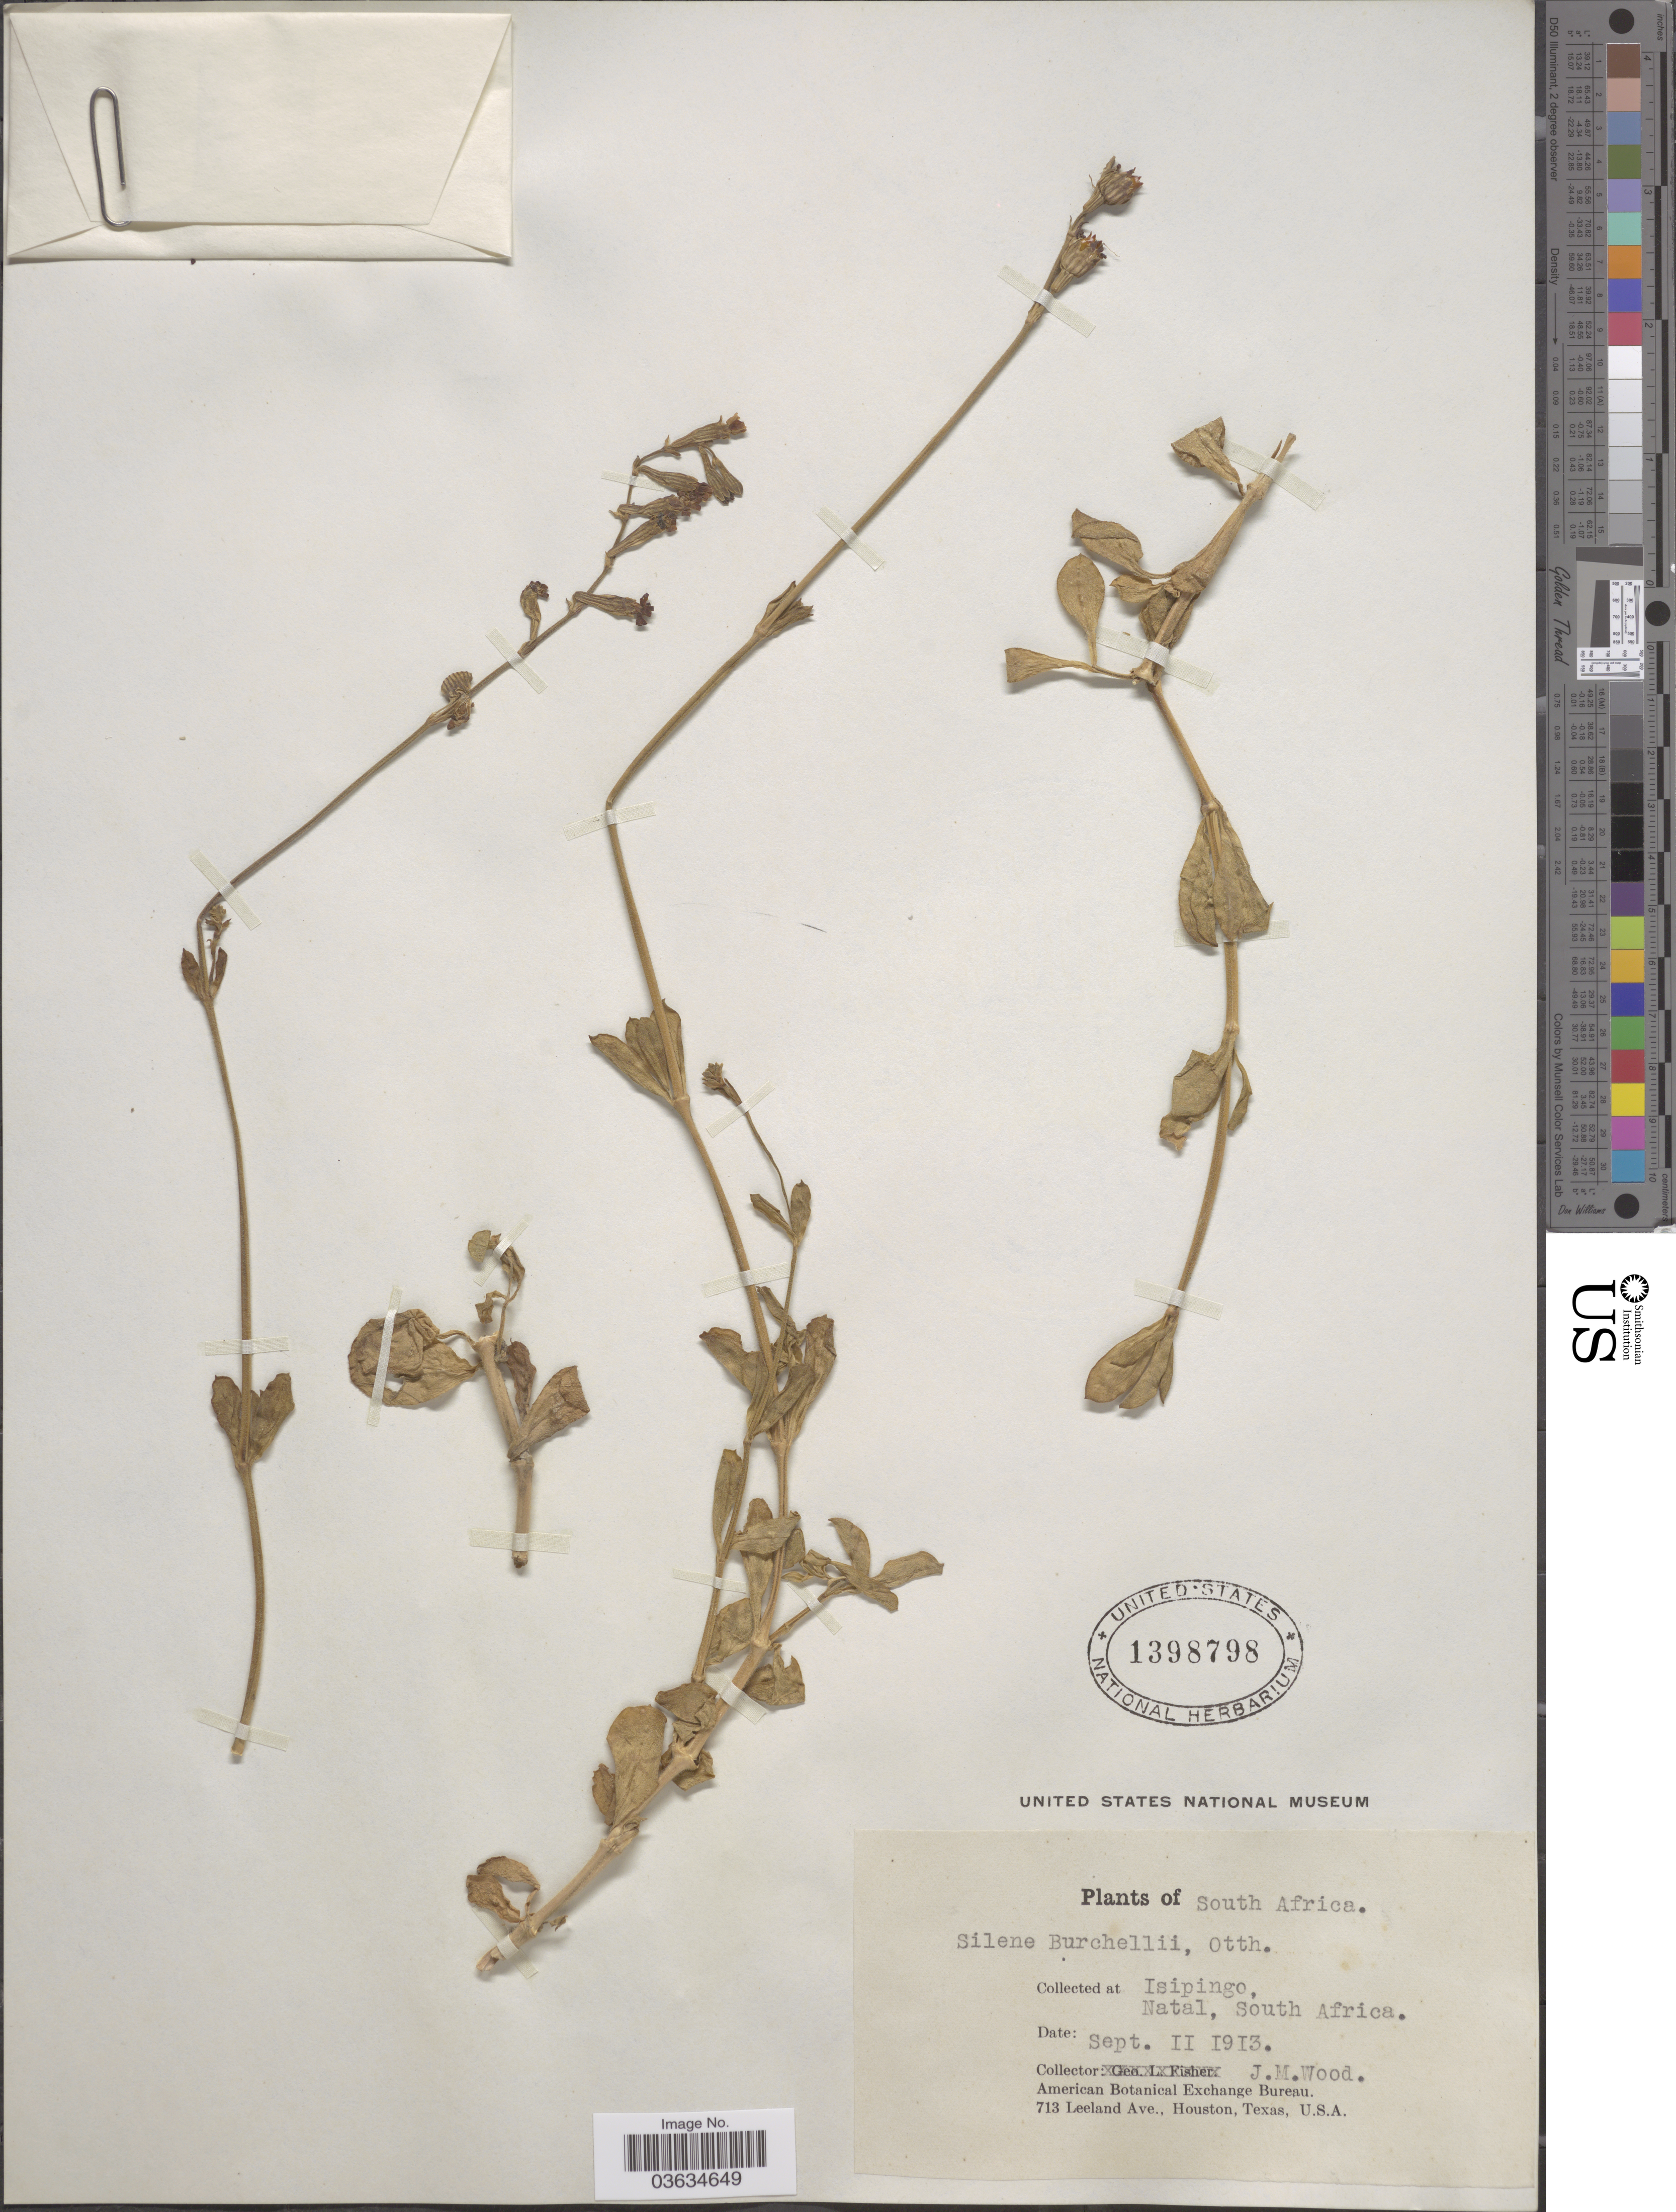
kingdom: Plantae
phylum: Tracheophyta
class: Magnoliopsida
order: Caryophyllales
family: Caryophyllaceae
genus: Silene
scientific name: Silene burchellii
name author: Otth ex DC.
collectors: J. M. Wood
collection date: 1913-09-11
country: South Africa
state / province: KwaZulu-Natal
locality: Isipingo, Natal.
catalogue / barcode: US 1398798